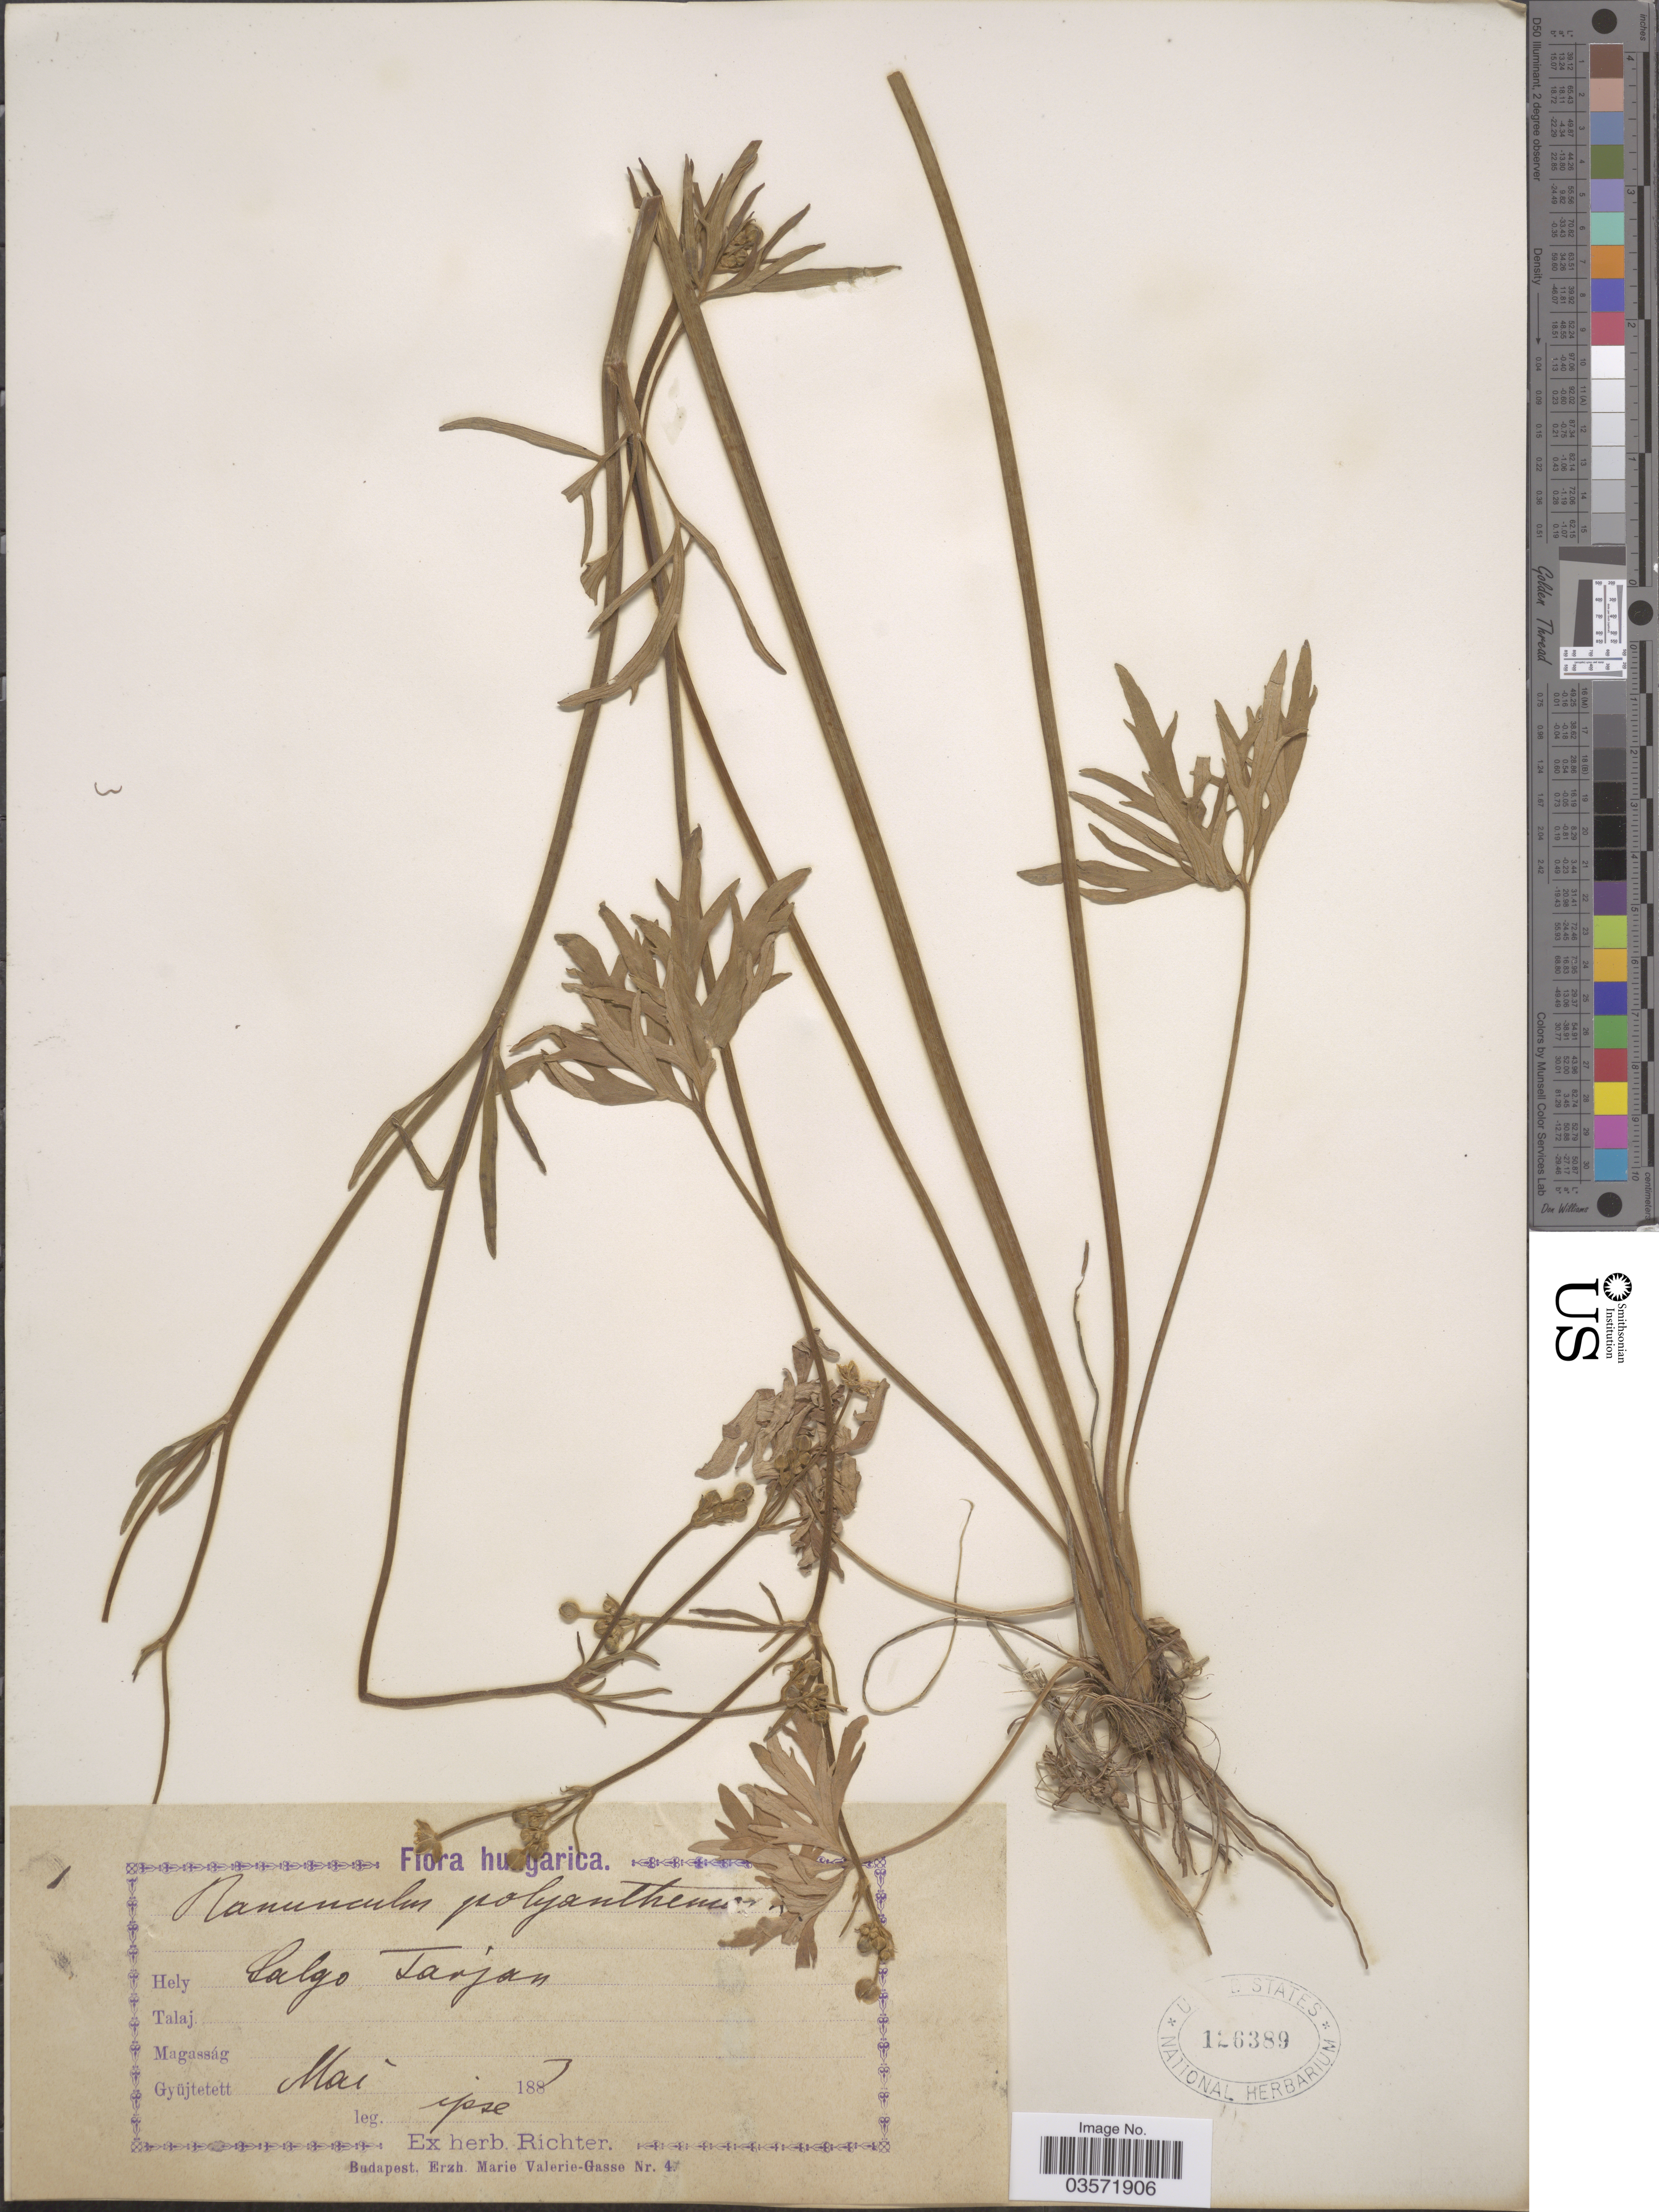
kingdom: Plantae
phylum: Tracheophyta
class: Magnoliopsida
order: Ranunculales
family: Ranunculaceae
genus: Ranunculus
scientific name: Ranunculus polyanthemos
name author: L.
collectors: -- Richter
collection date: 1883-05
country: Hungary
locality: Salgo Tarjan.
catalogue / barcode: US 126389